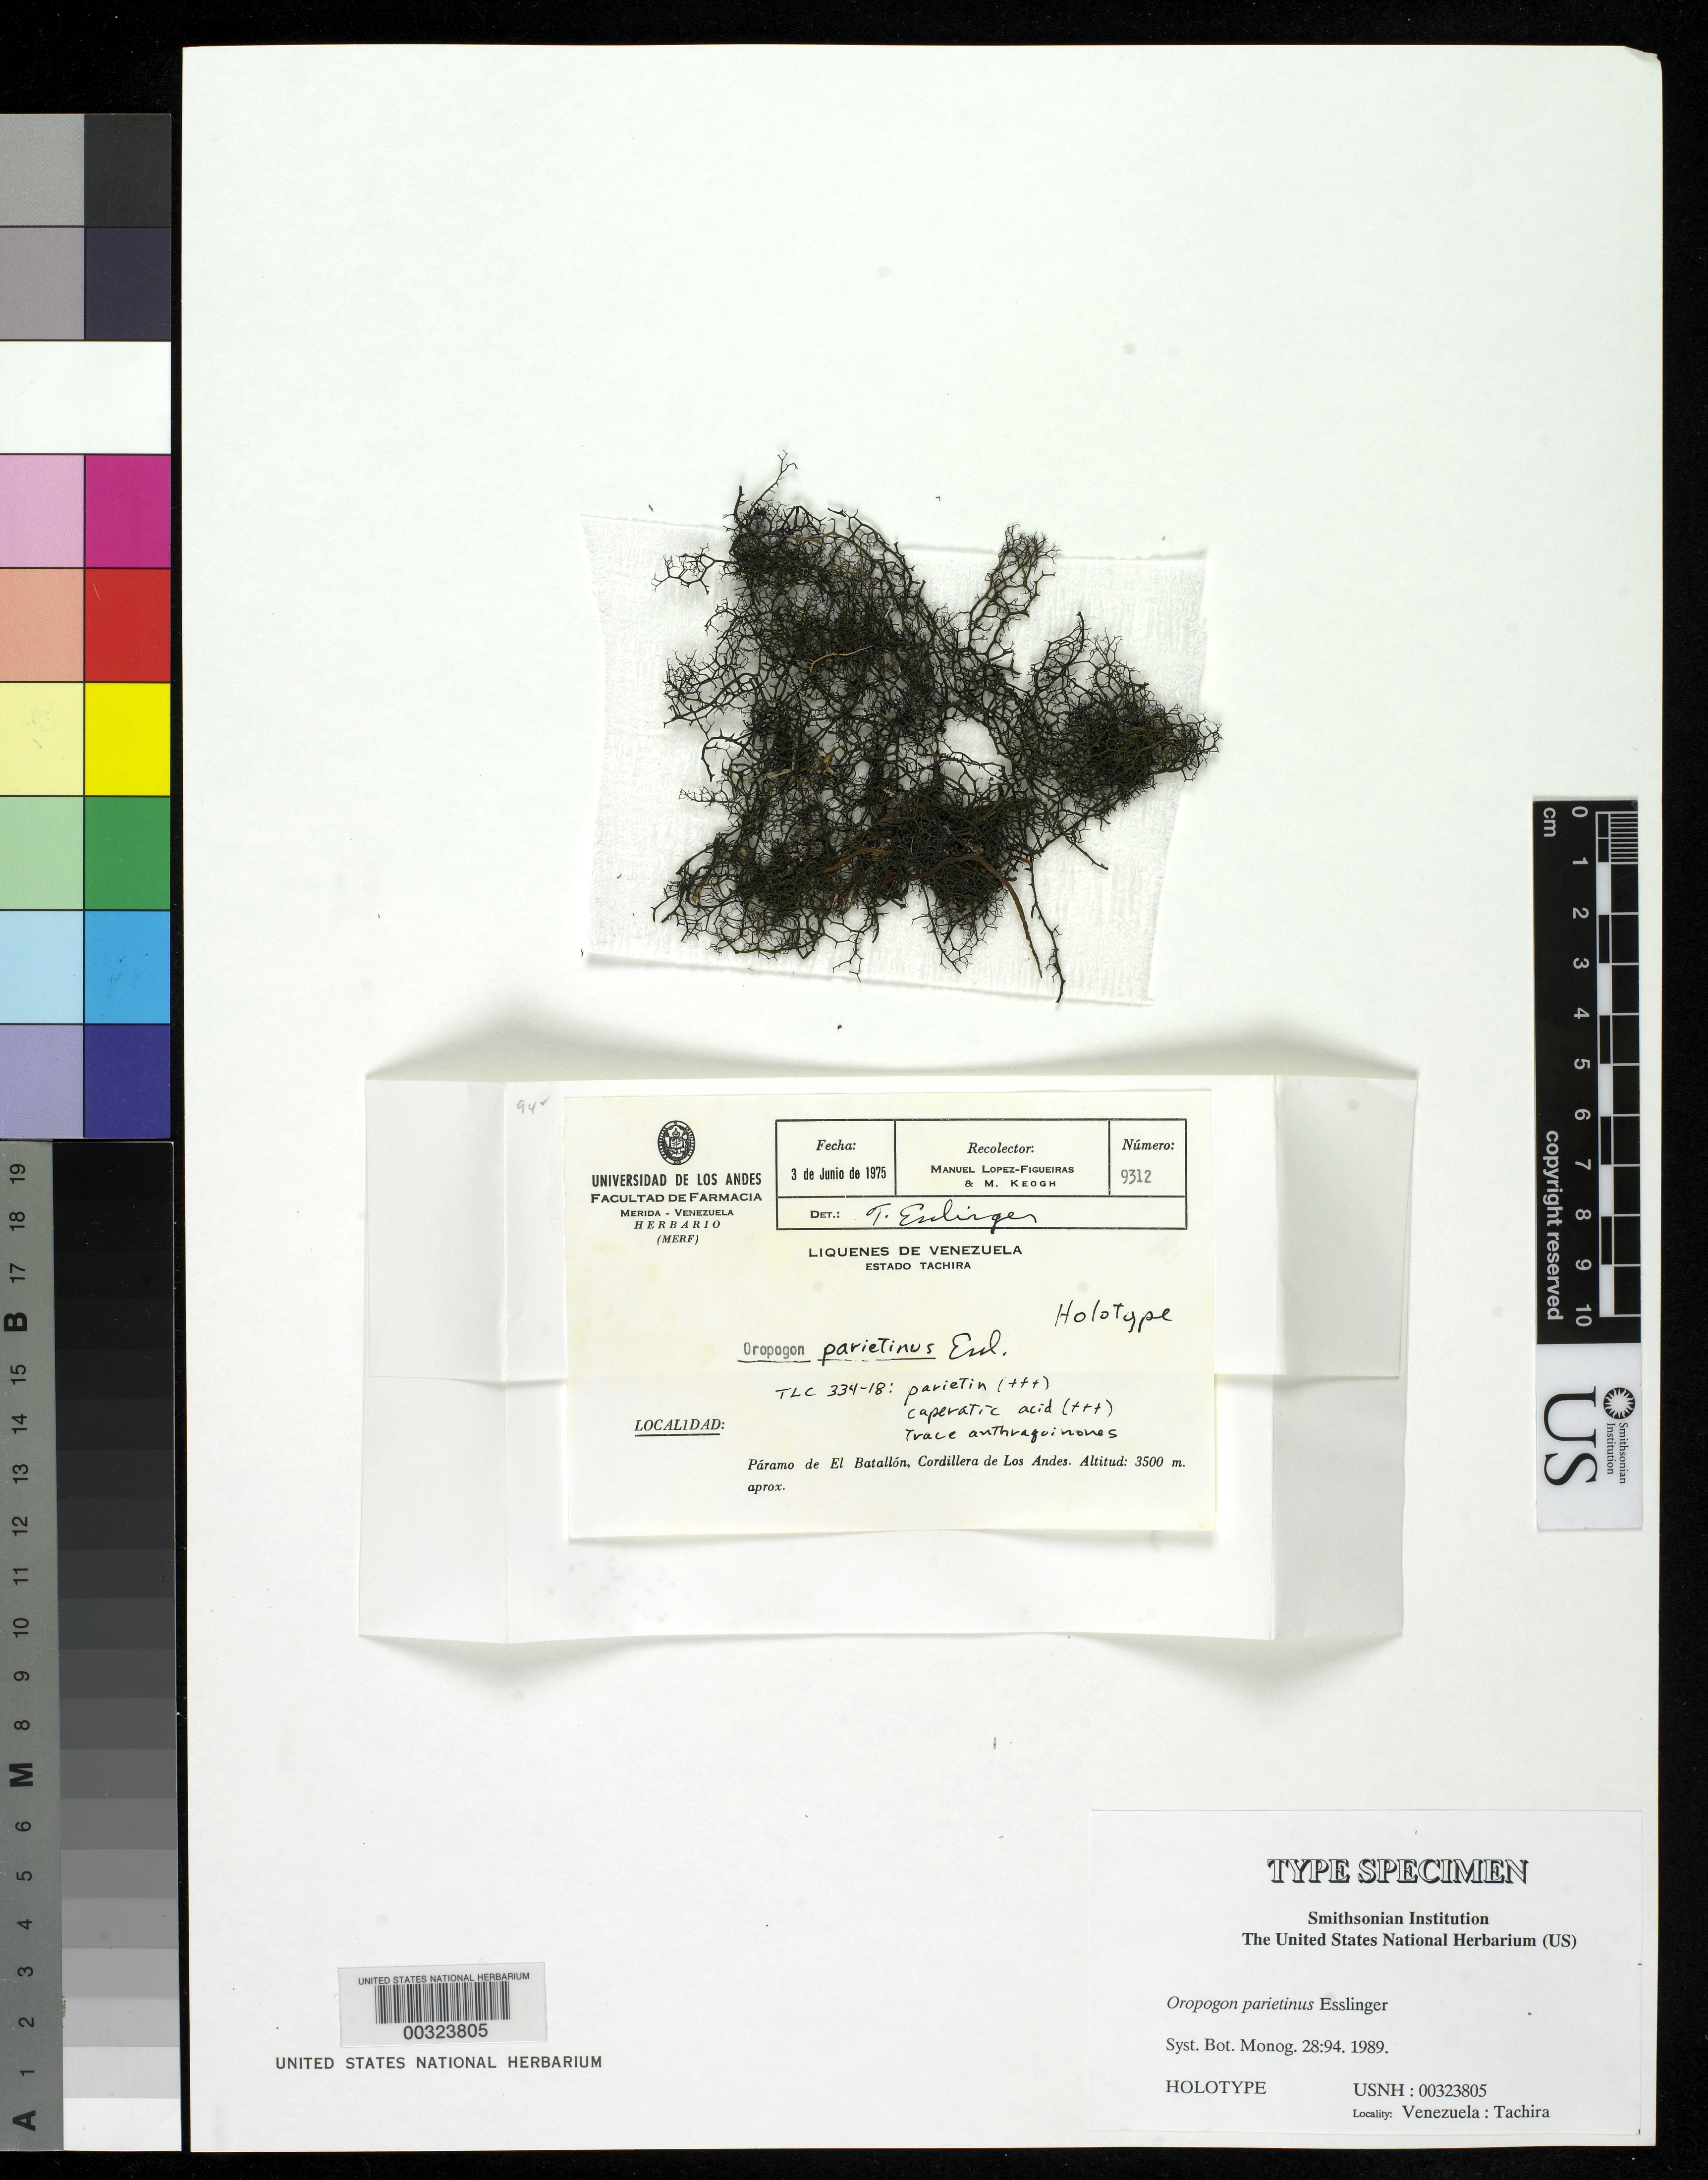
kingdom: Fungi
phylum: Ascomycota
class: Lecanoromycetes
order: Lecanorales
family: Parmeliaceae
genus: Oropogon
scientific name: Oropogon parietinus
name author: Essl.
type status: Holotype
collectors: M. López Figueiras & M. Keogh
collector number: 9312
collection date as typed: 03 Jun 1975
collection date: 1975-06-03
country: Venezuela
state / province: Tachira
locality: Paramo de El Batallon.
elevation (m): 3500